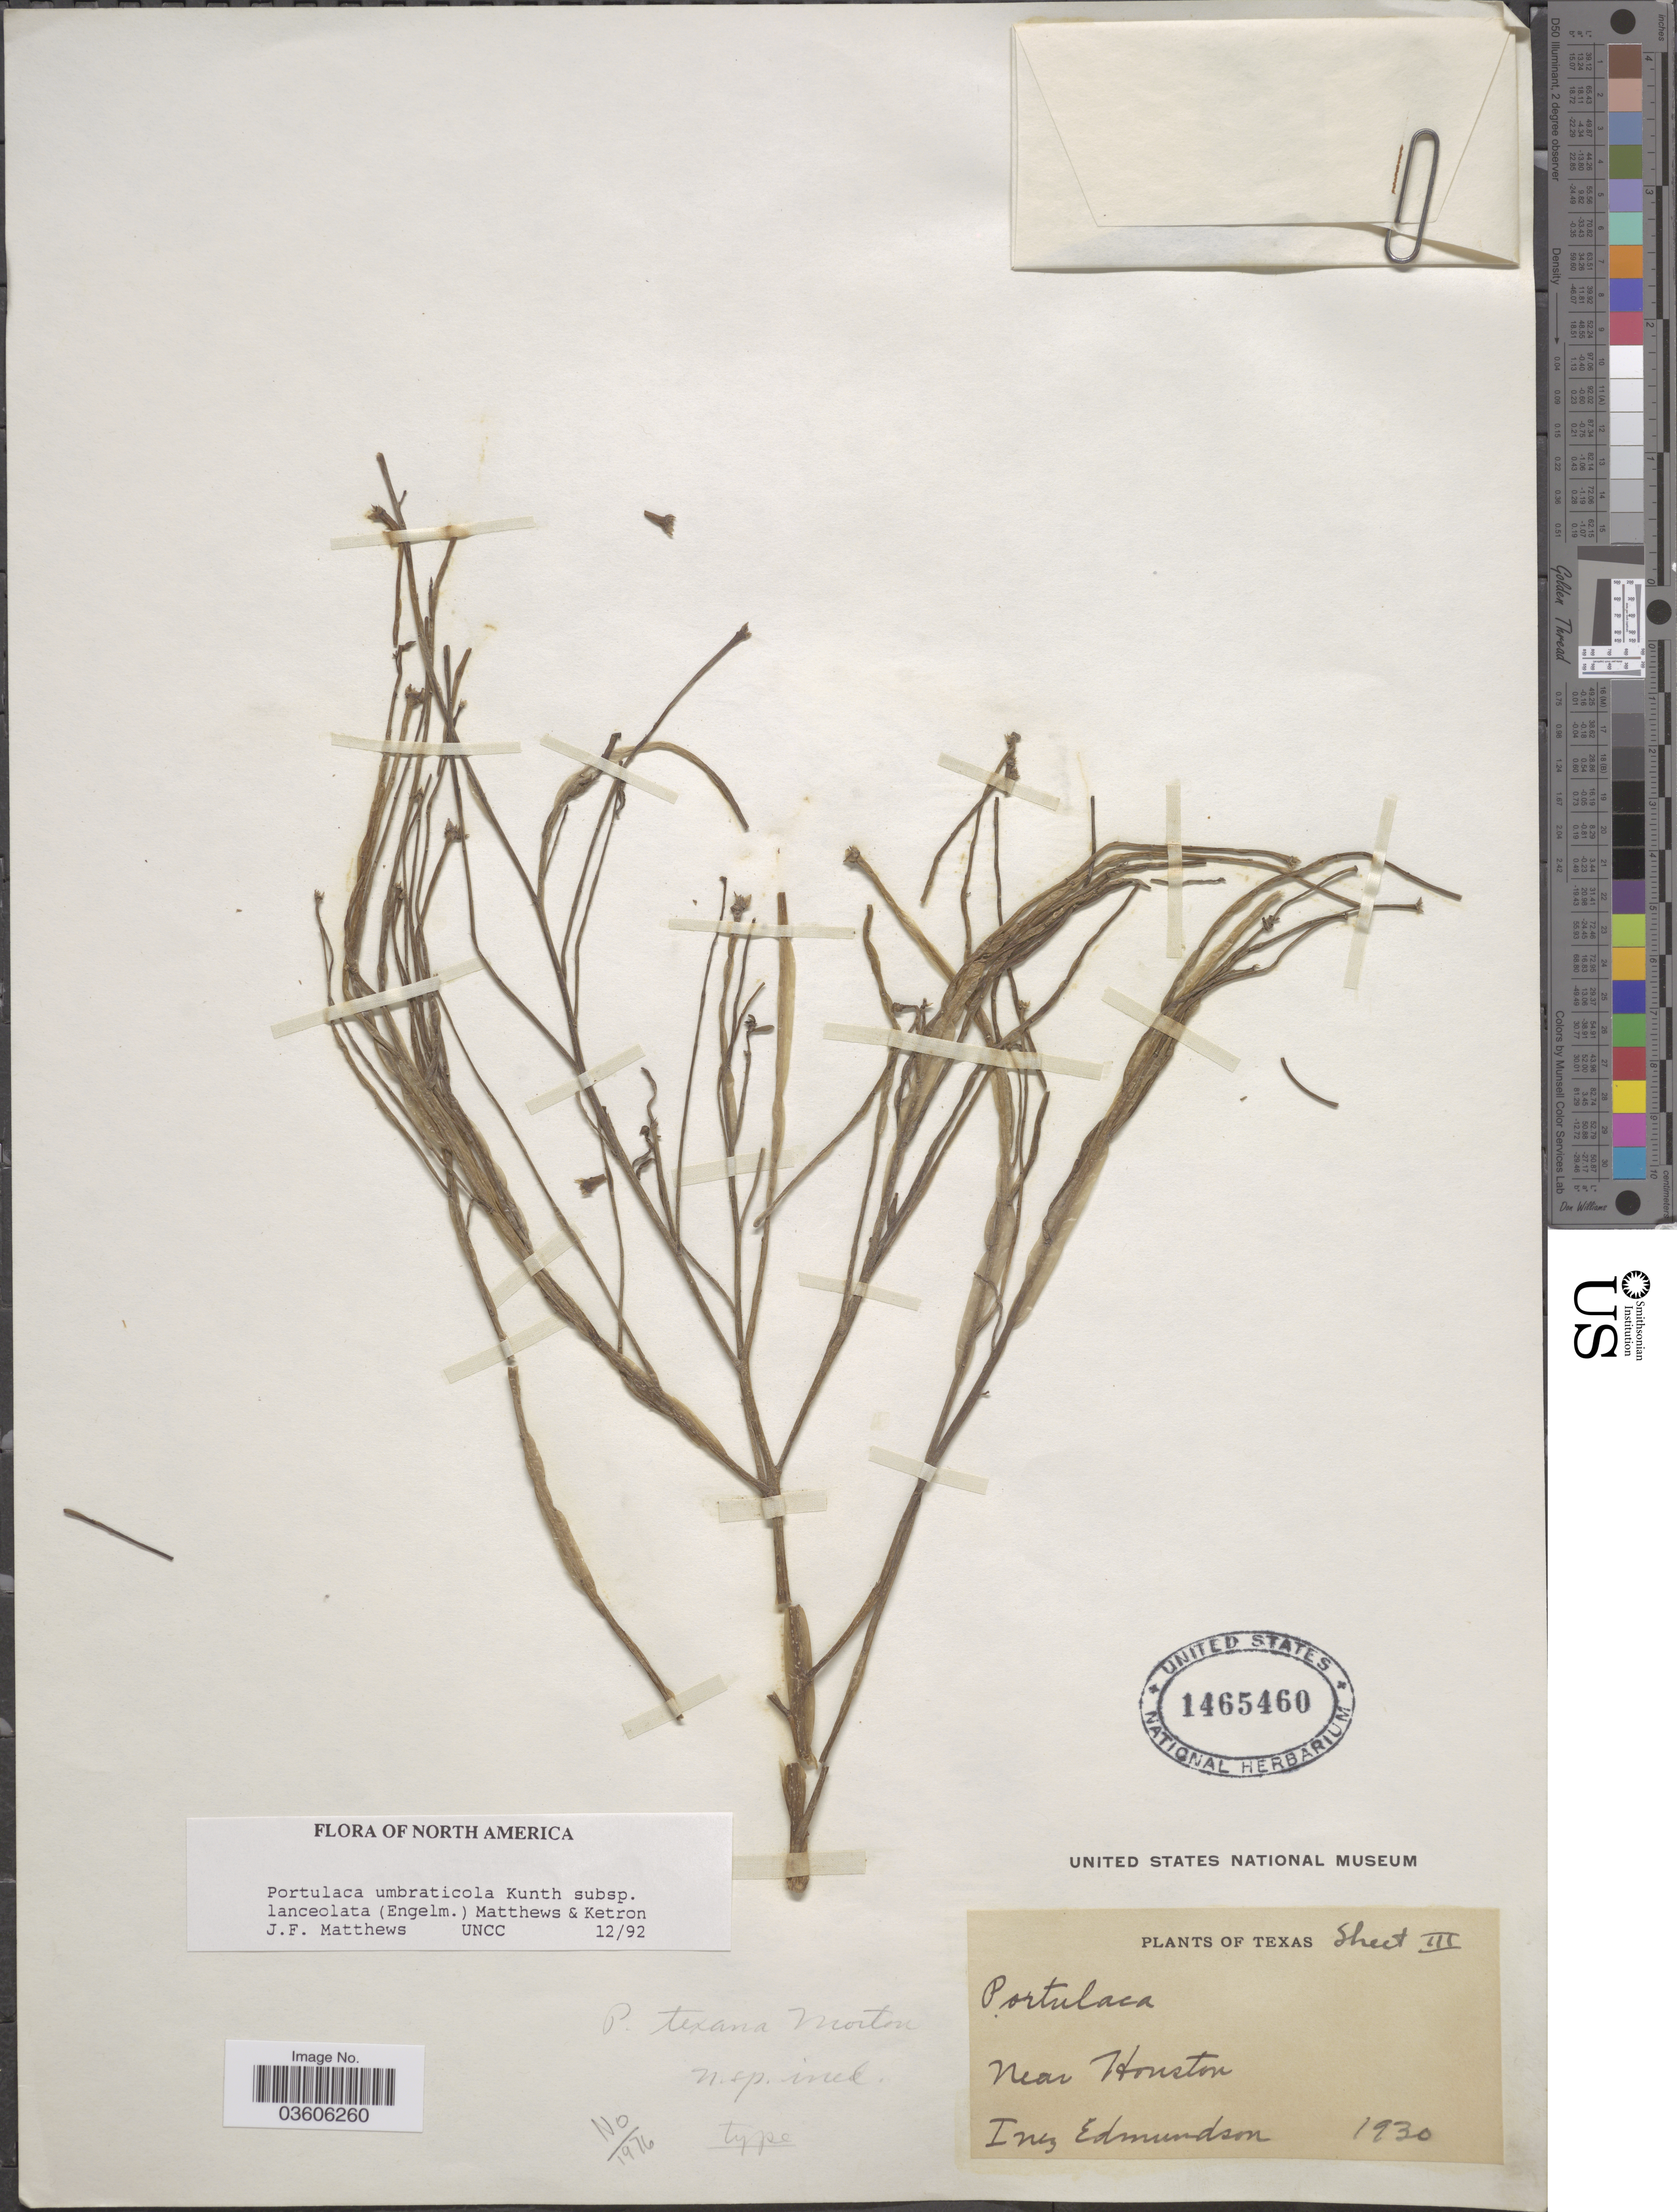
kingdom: Plantae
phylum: Tracheophyta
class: Magnoliopsida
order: Caryophyllales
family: Portulacaceae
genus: Portulaca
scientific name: Portulaca umbraticola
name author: Kunth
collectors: I. Edmundson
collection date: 1930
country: United States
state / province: Texas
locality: Near Houston.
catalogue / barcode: US 1465460